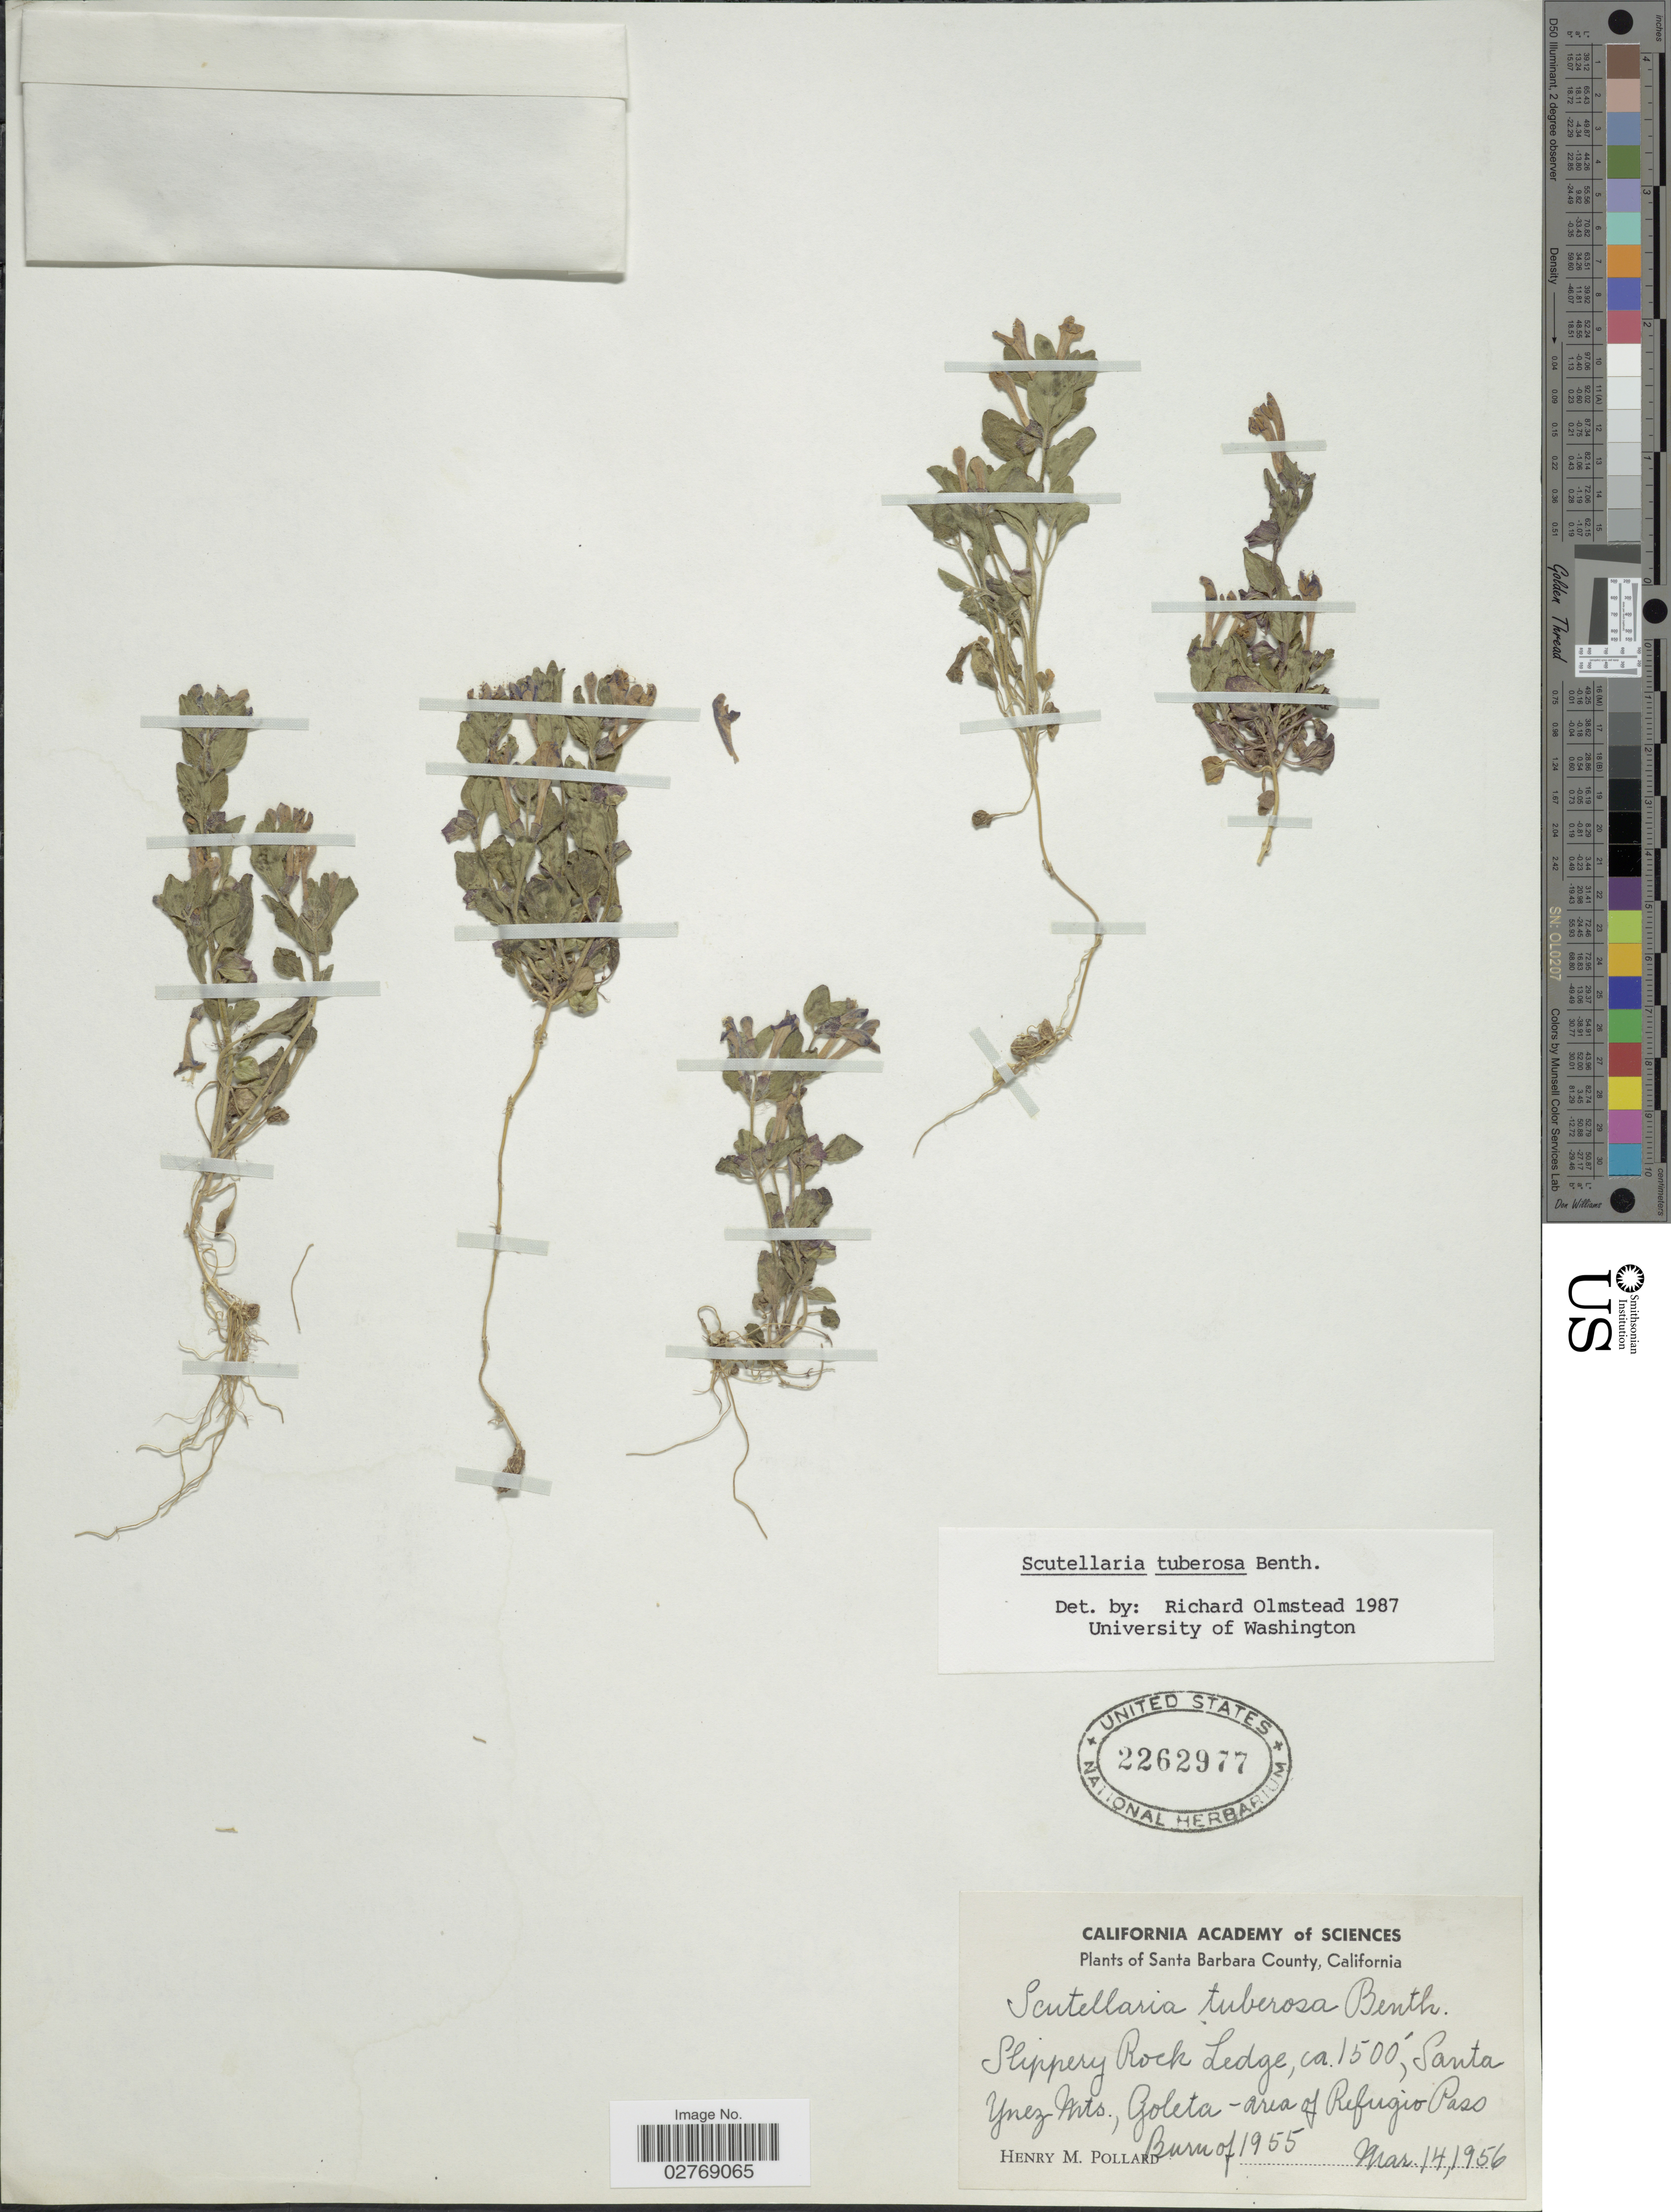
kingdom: Plantae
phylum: Tracheophyta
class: Magnoliopsida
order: Lamiales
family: Lamiaceae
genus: Scutellaria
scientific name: Scutellaria tuberosa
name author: Benth.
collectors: H. M. Pollard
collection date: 1956-03-14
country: United States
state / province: California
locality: Slippery Rock Ledge, Santa Ynez Mts., Goleta- area of Refugio Pass Burn of 1955 [unsure placement].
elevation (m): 457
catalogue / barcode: US 2262977